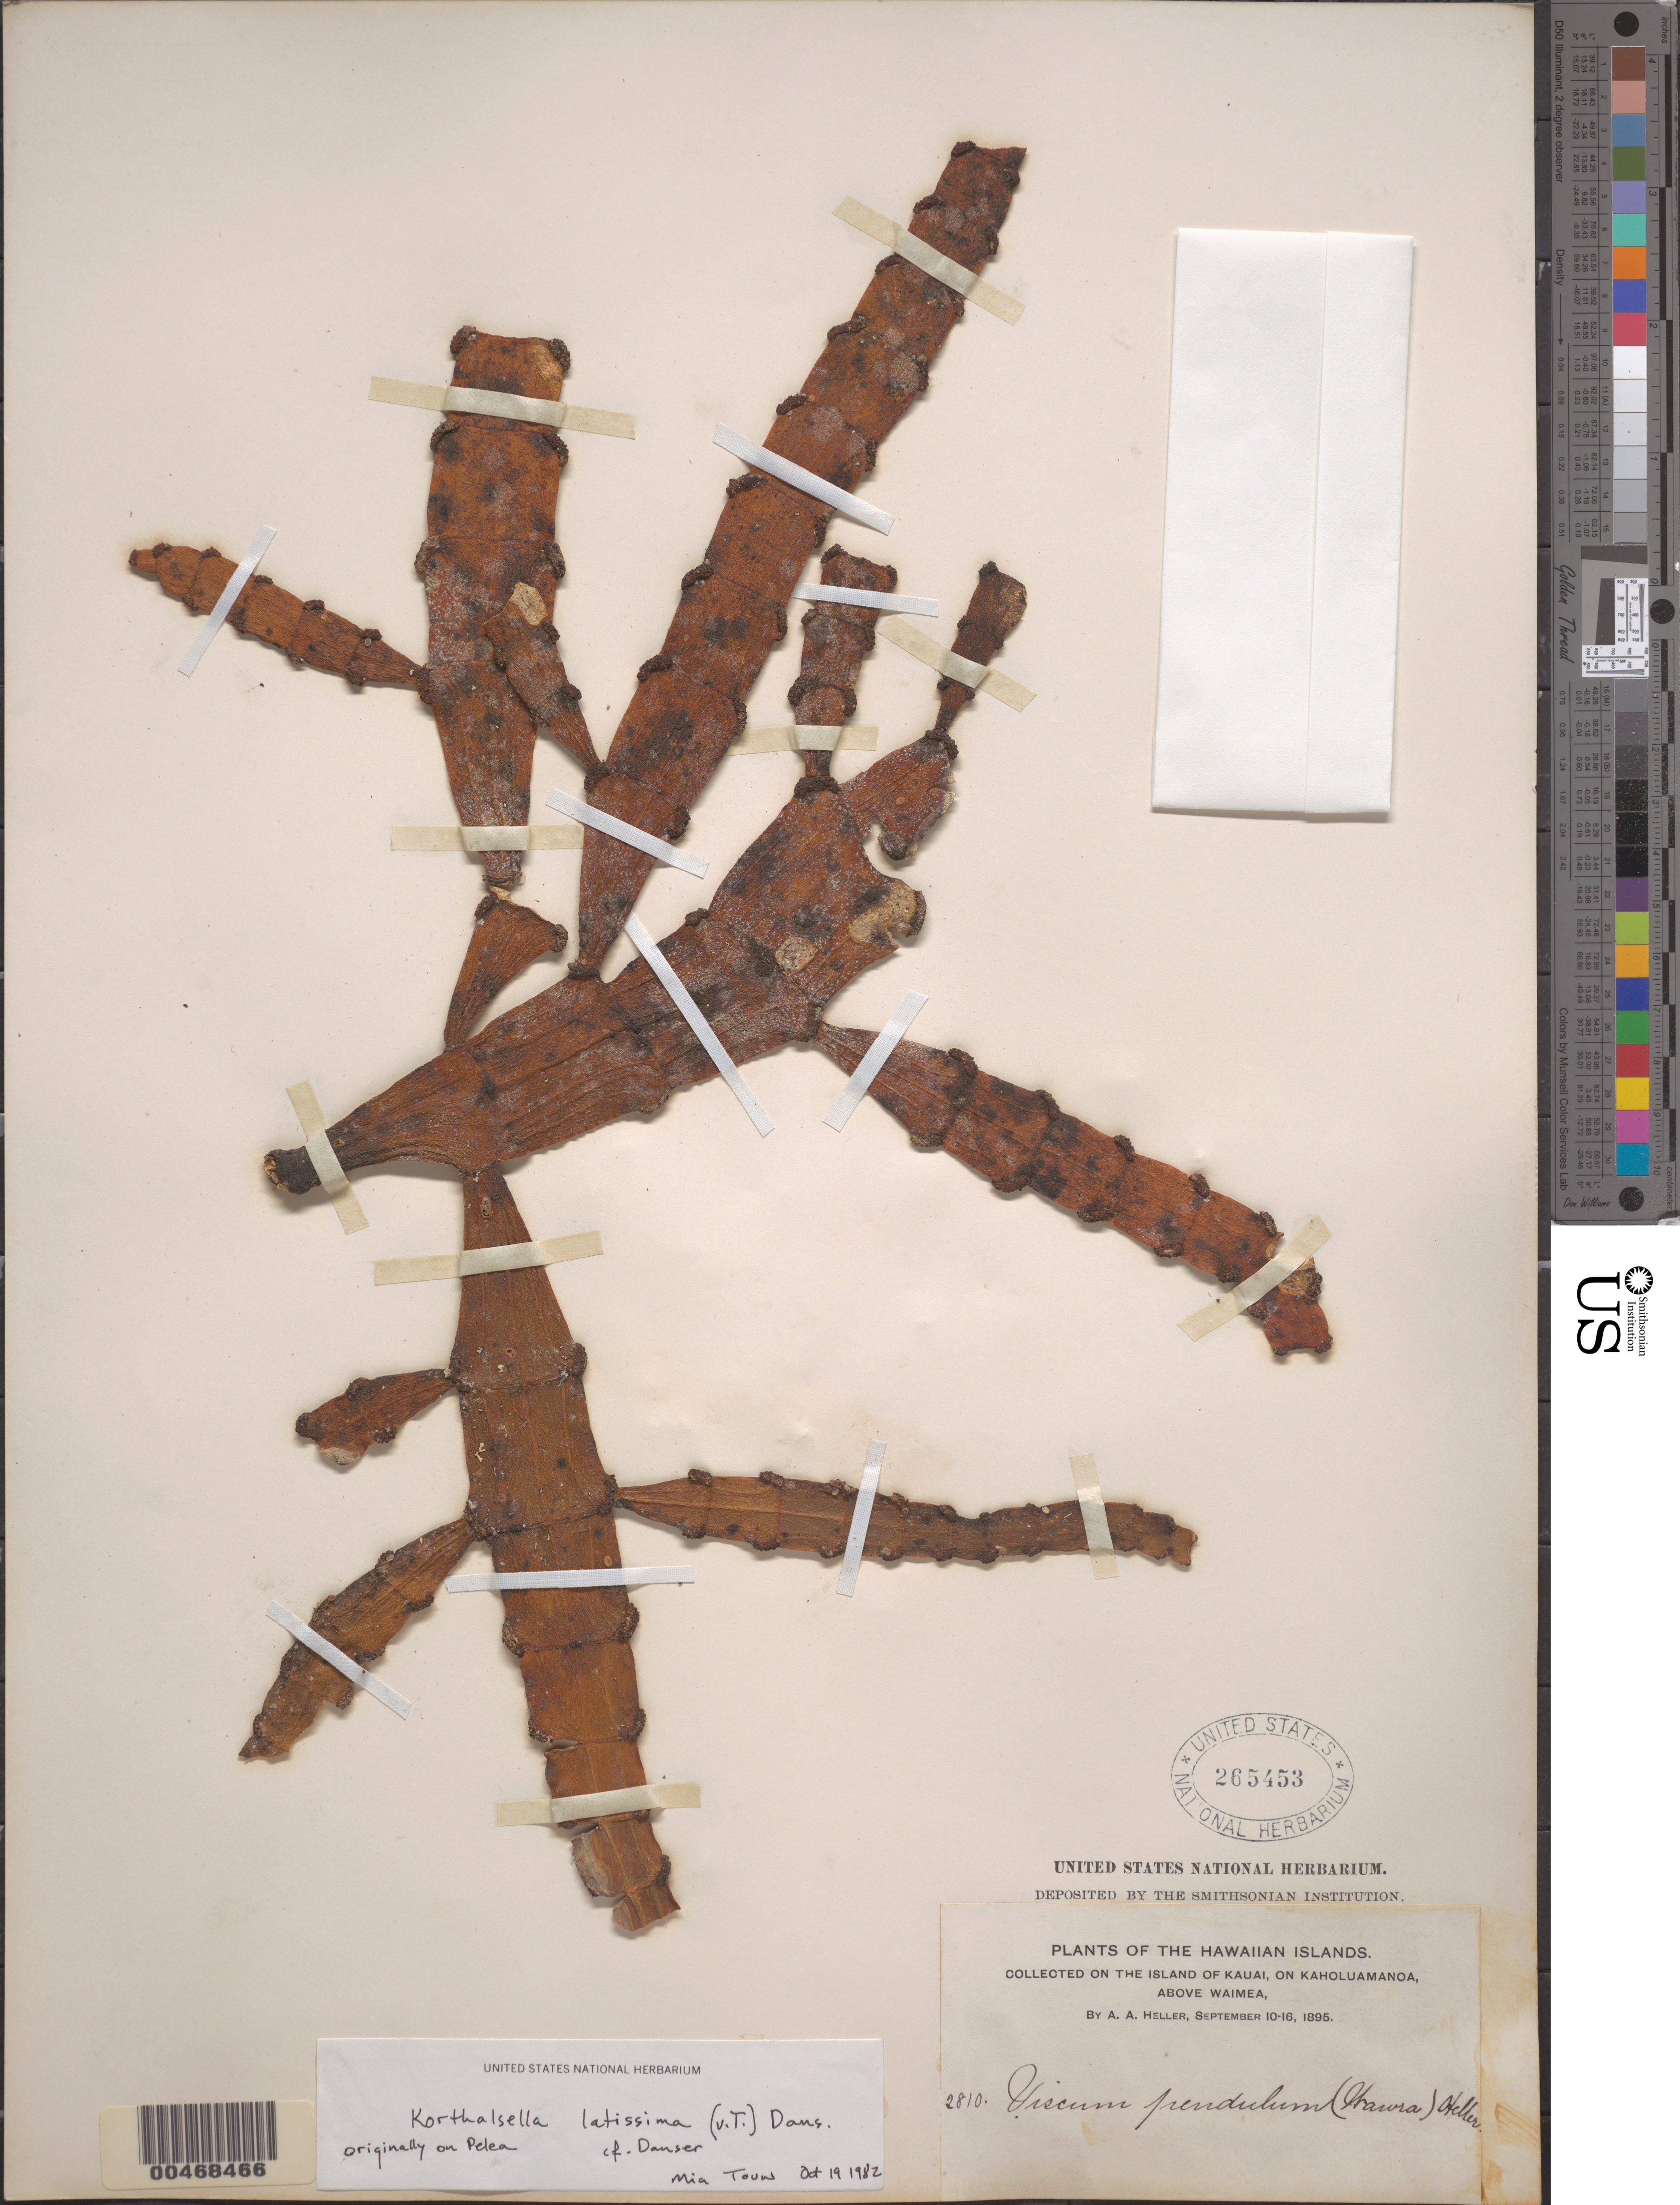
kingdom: Plantae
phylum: Tracheophyta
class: Magnoliopsida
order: Santalales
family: Viscaceae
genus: Korthalsella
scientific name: Korthalsella latissima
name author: (Tiegh.) Danser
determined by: Touw, M.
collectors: A. A. Heller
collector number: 2810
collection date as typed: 10 Sep 1895 to 16 Sep 1895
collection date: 1895-09-10/1895-09-16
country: United States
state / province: Hawaii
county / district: Kauai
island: Kaua'i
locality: On Kaholuamanoa, above Waimea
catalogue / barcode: US 265453